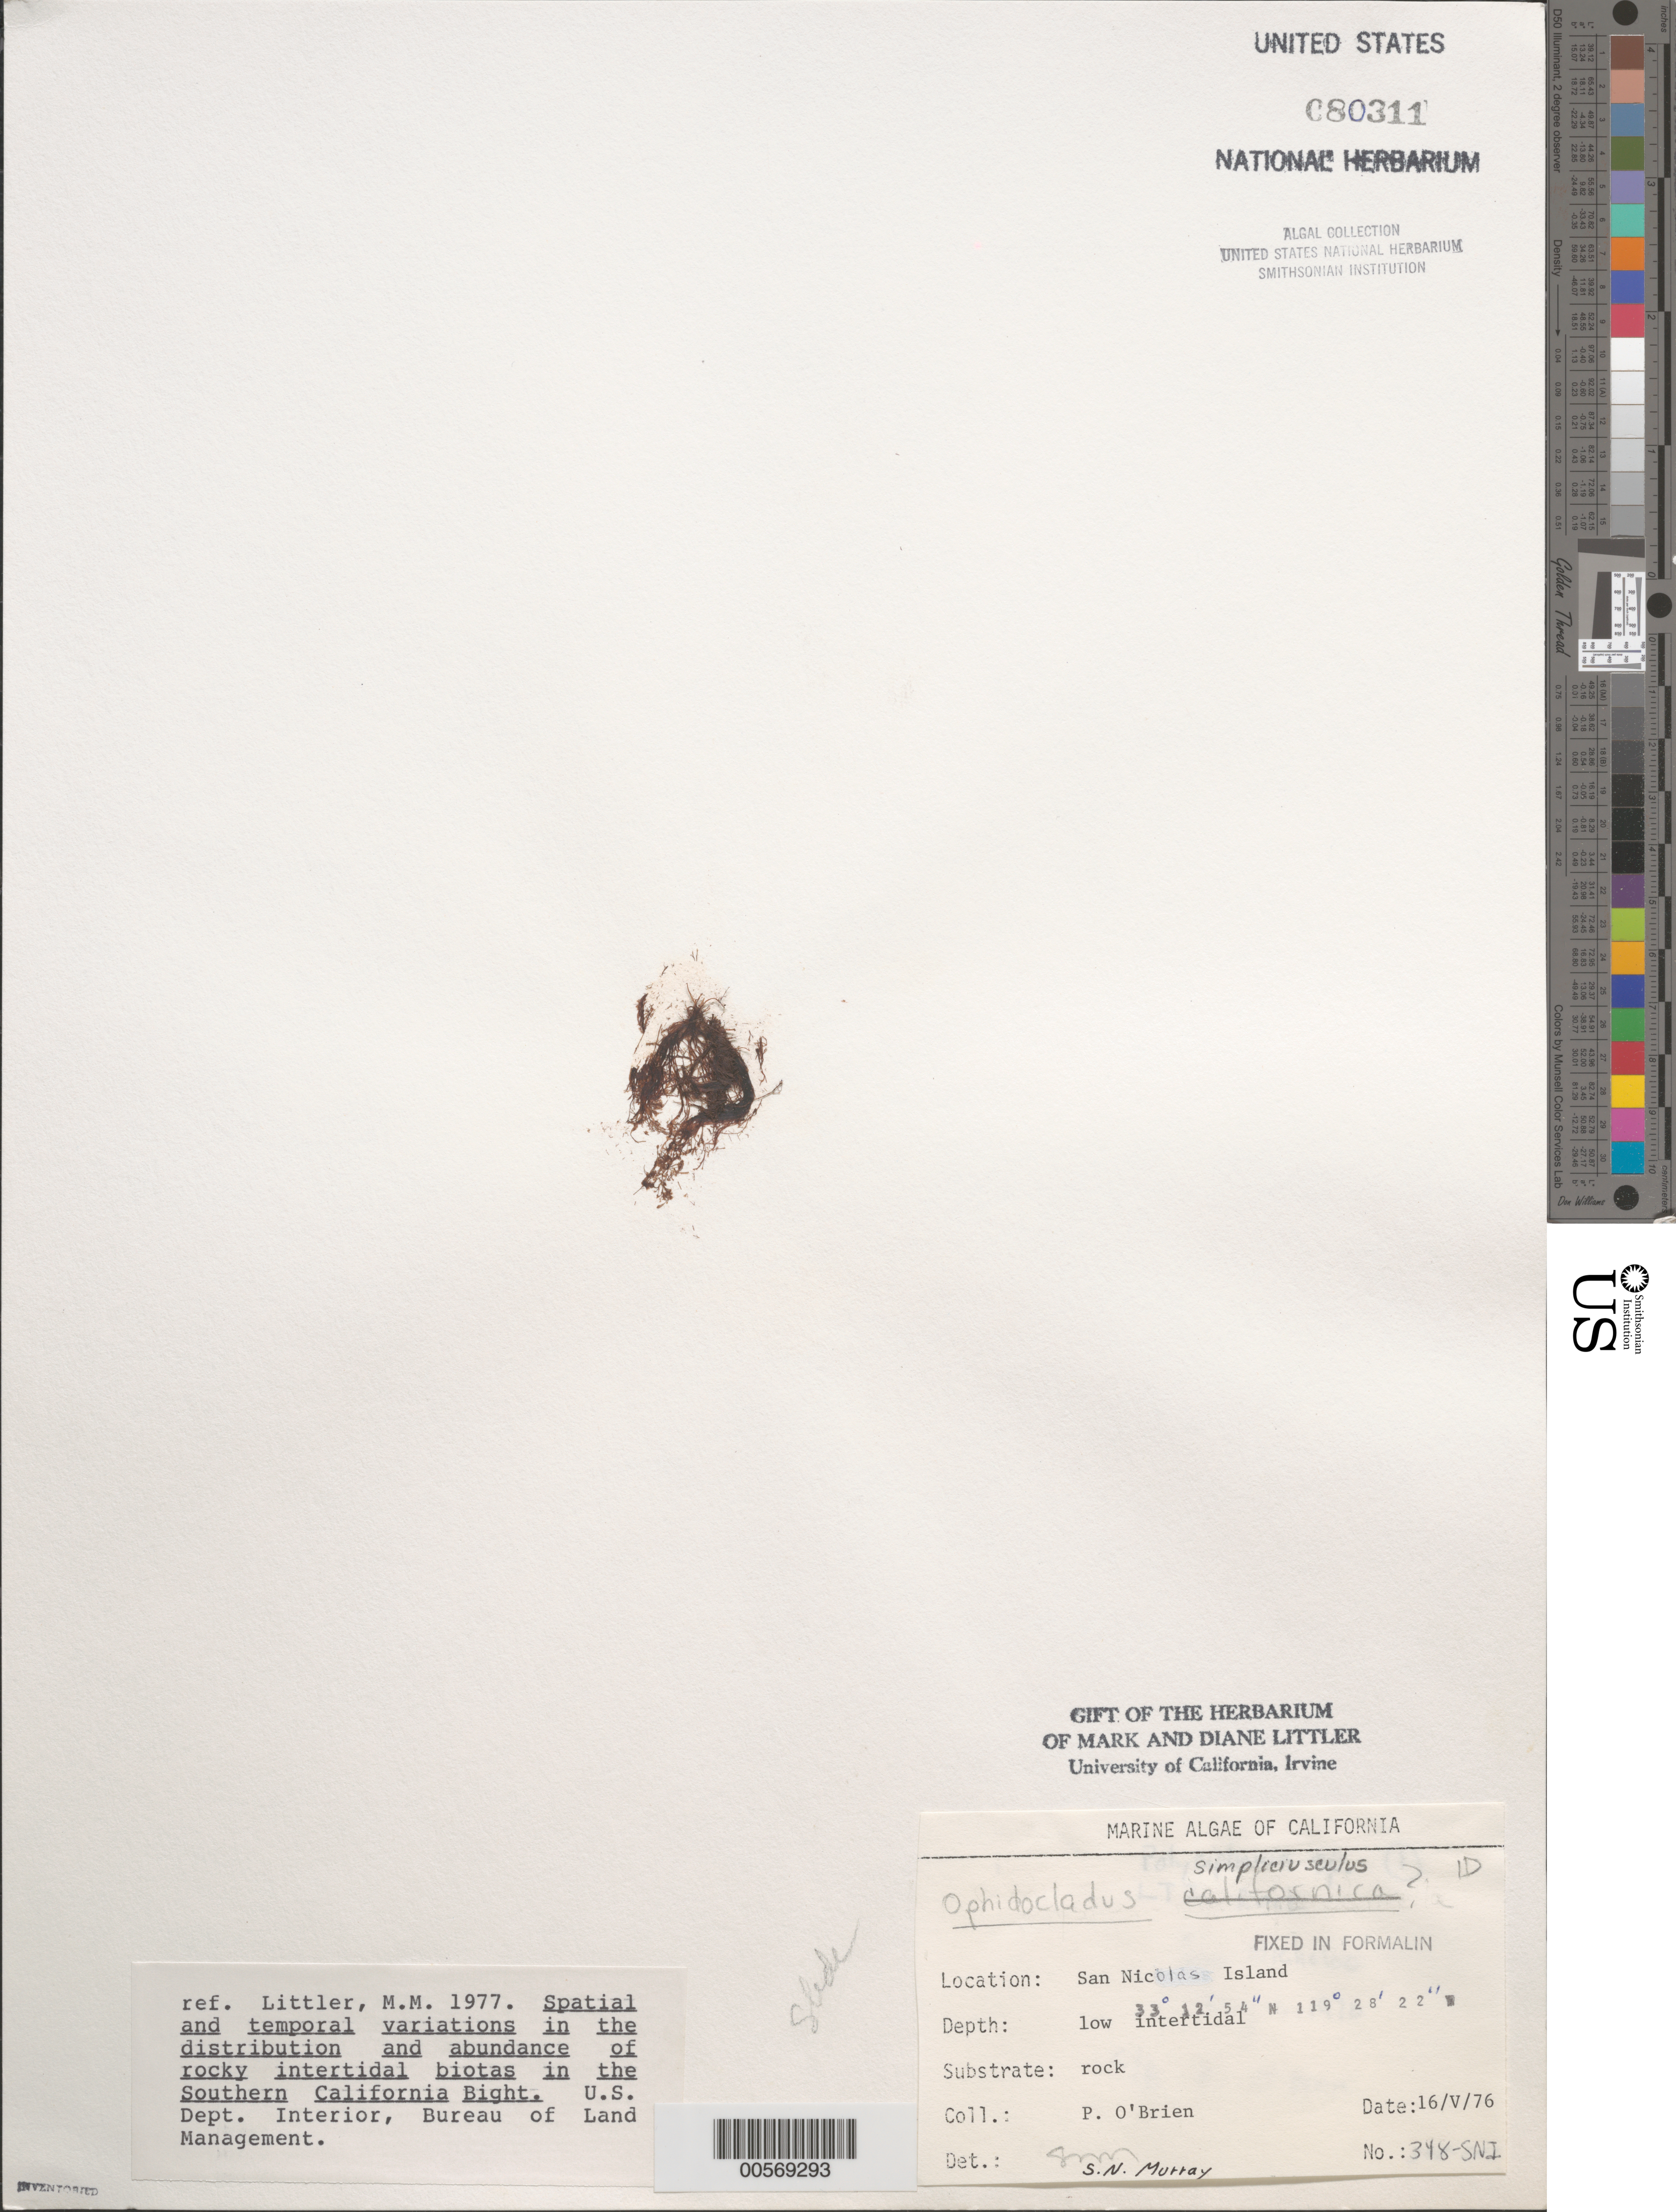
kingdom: Plantae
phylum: Rhodophyta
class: Florideophyceae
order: Ceramiales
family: Rhodomelaceae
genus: Ophidocladus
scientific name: Ophidocladus simpliciusculus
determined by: Murray, S. N.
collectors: P. O'Brien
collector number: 348-sni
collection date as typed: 16 May 1976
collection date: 1976-05-16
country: United States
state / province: California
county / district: Ventura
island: San Nicolas Island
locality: Dutch Harbor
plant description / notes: BLM-SOCALBIGHT Rocky Intertidal Survey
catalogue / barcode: US 80311